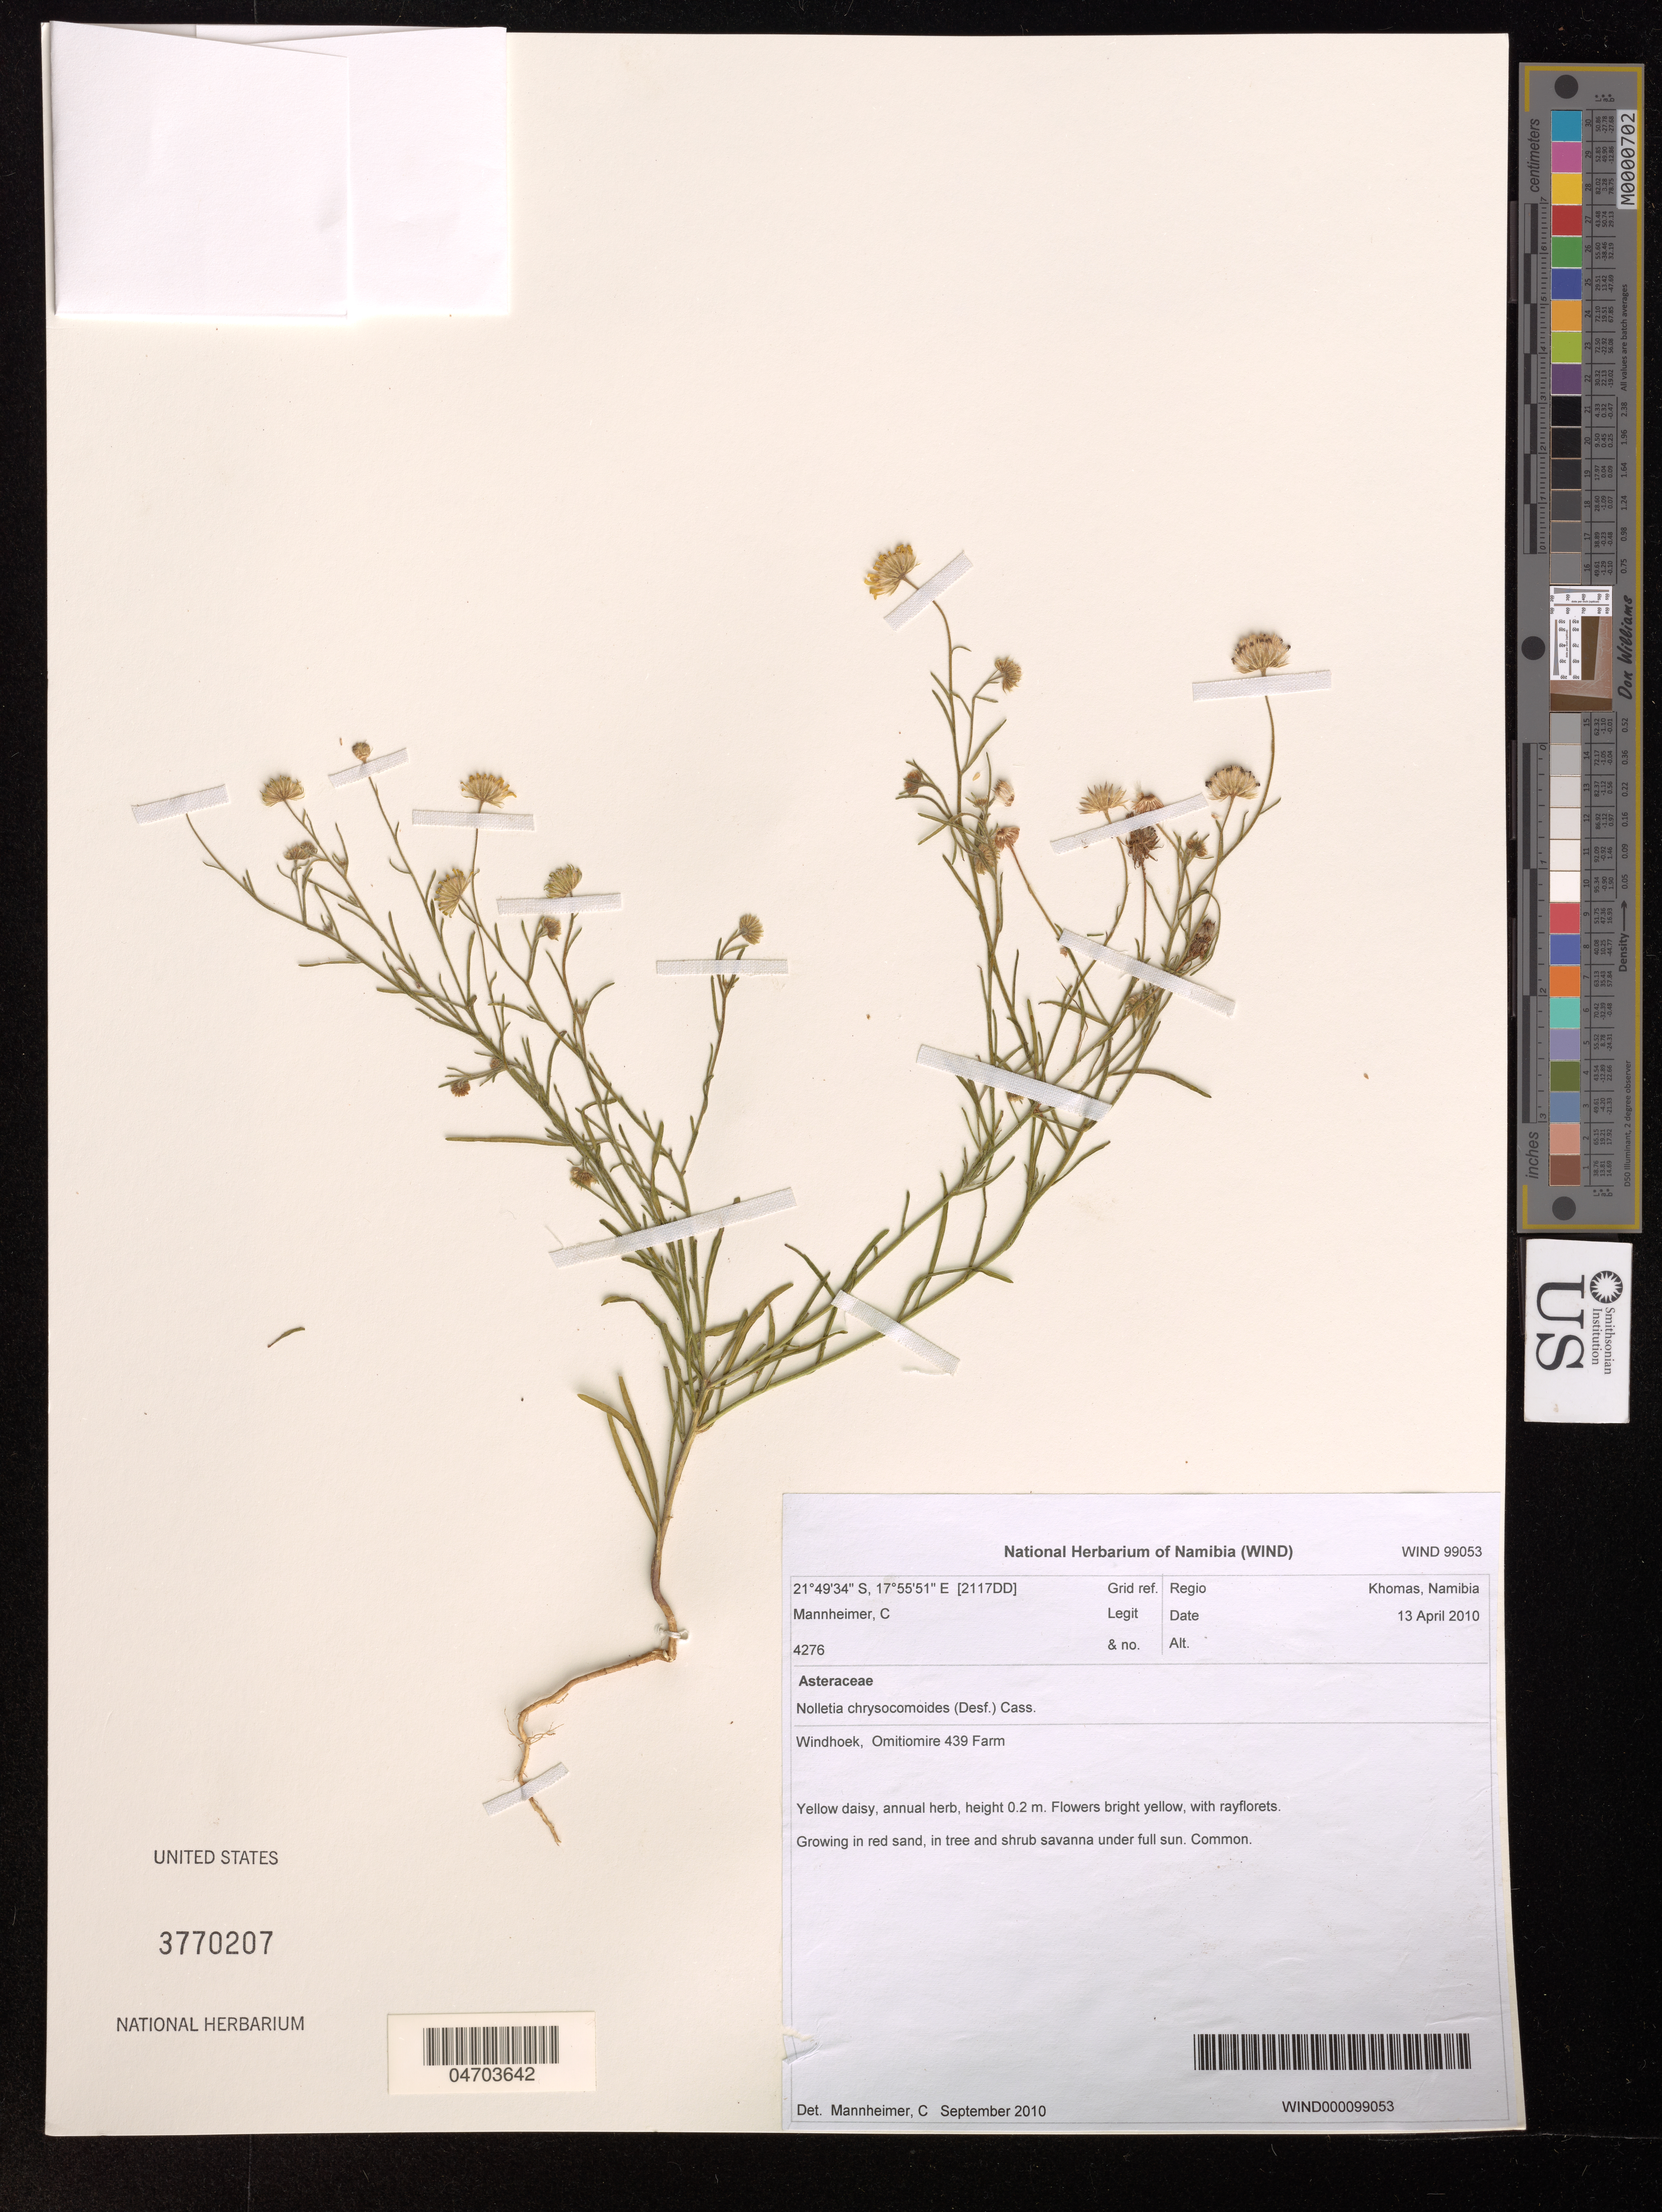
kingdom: Plantae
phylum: Tracheophyta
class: Magnoliopsida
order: Asterales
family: Asteraceae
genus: Nolletia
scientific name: Nolletia chrysocomoides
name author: (Desf.) Cass.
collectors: C. Mannheimer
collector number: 4276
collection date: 2010-04-13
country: Namibia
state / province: Khomas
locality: Windhoek, Omitiomire 439 Farm.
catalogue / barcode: US 3770207